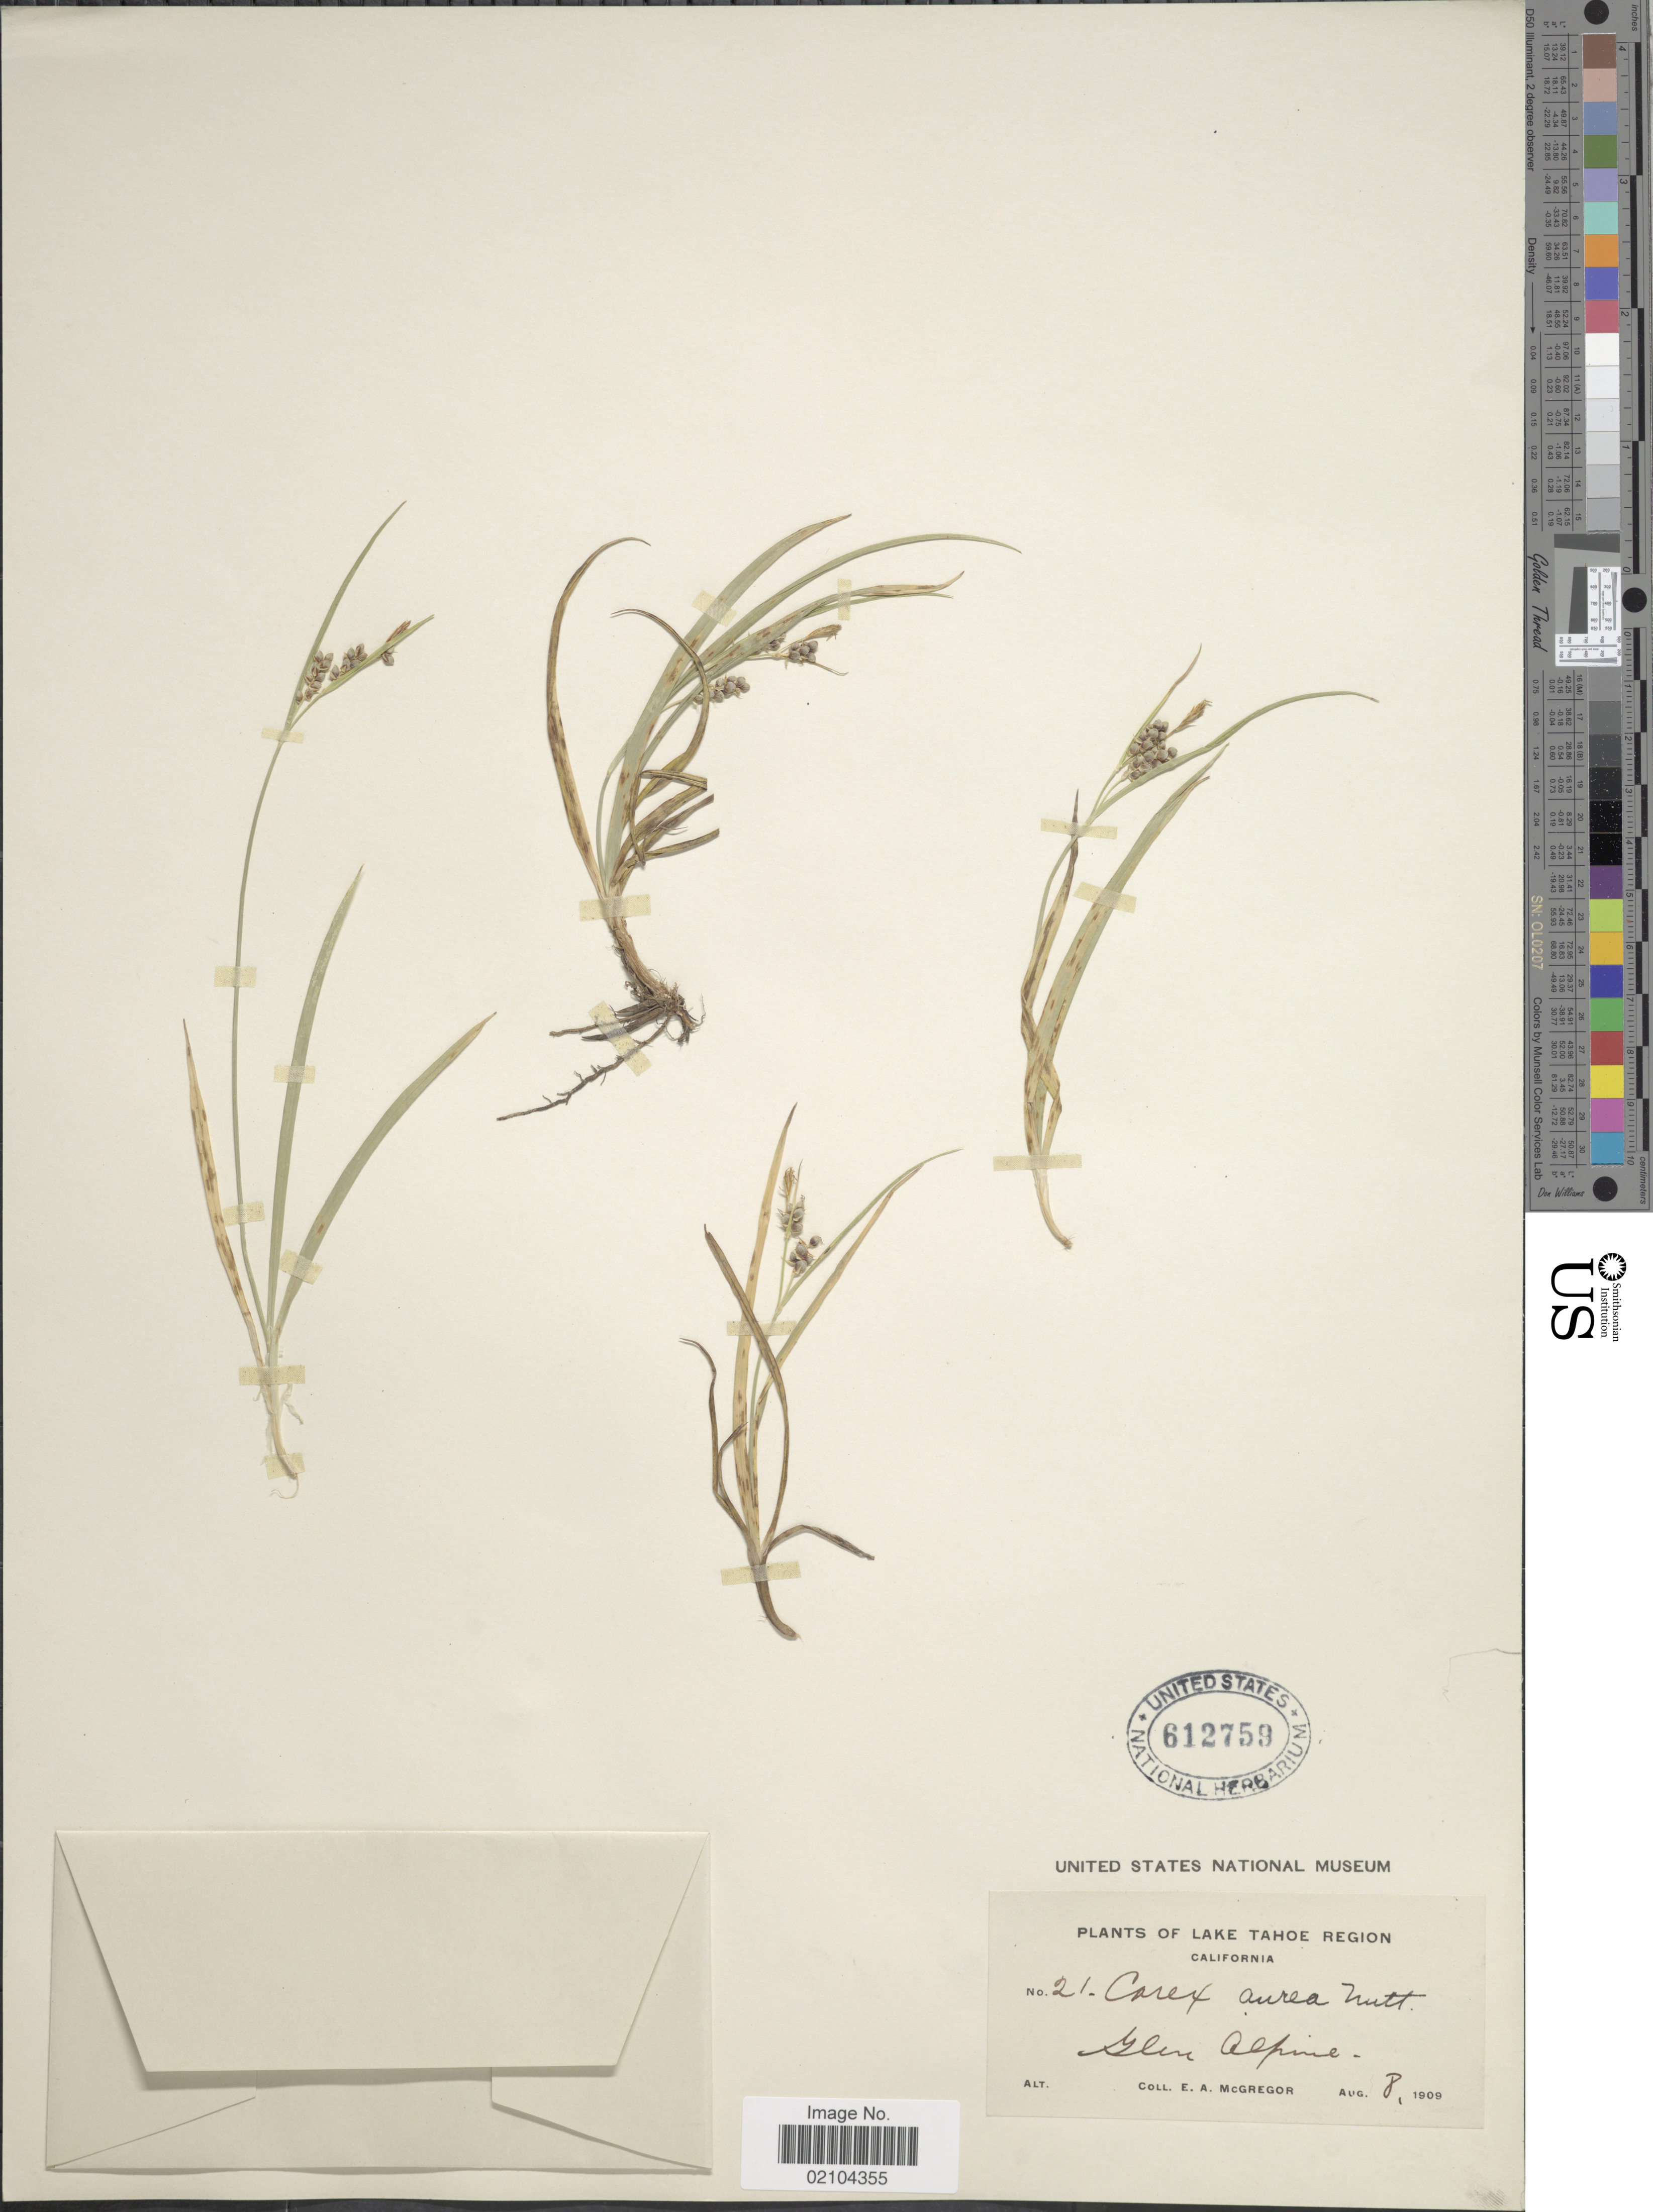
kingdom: Plantae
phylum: Tracheophyta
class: Liliopsida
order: Poales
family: Cyperaceae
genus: Carex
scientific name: Carex aurea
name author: Nutt.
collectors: E. A. McGregor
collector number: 21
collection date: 1909-08-08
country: United States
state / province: California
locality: Lake Tahoe Region, Glen Alpine.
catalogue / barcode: US 612759